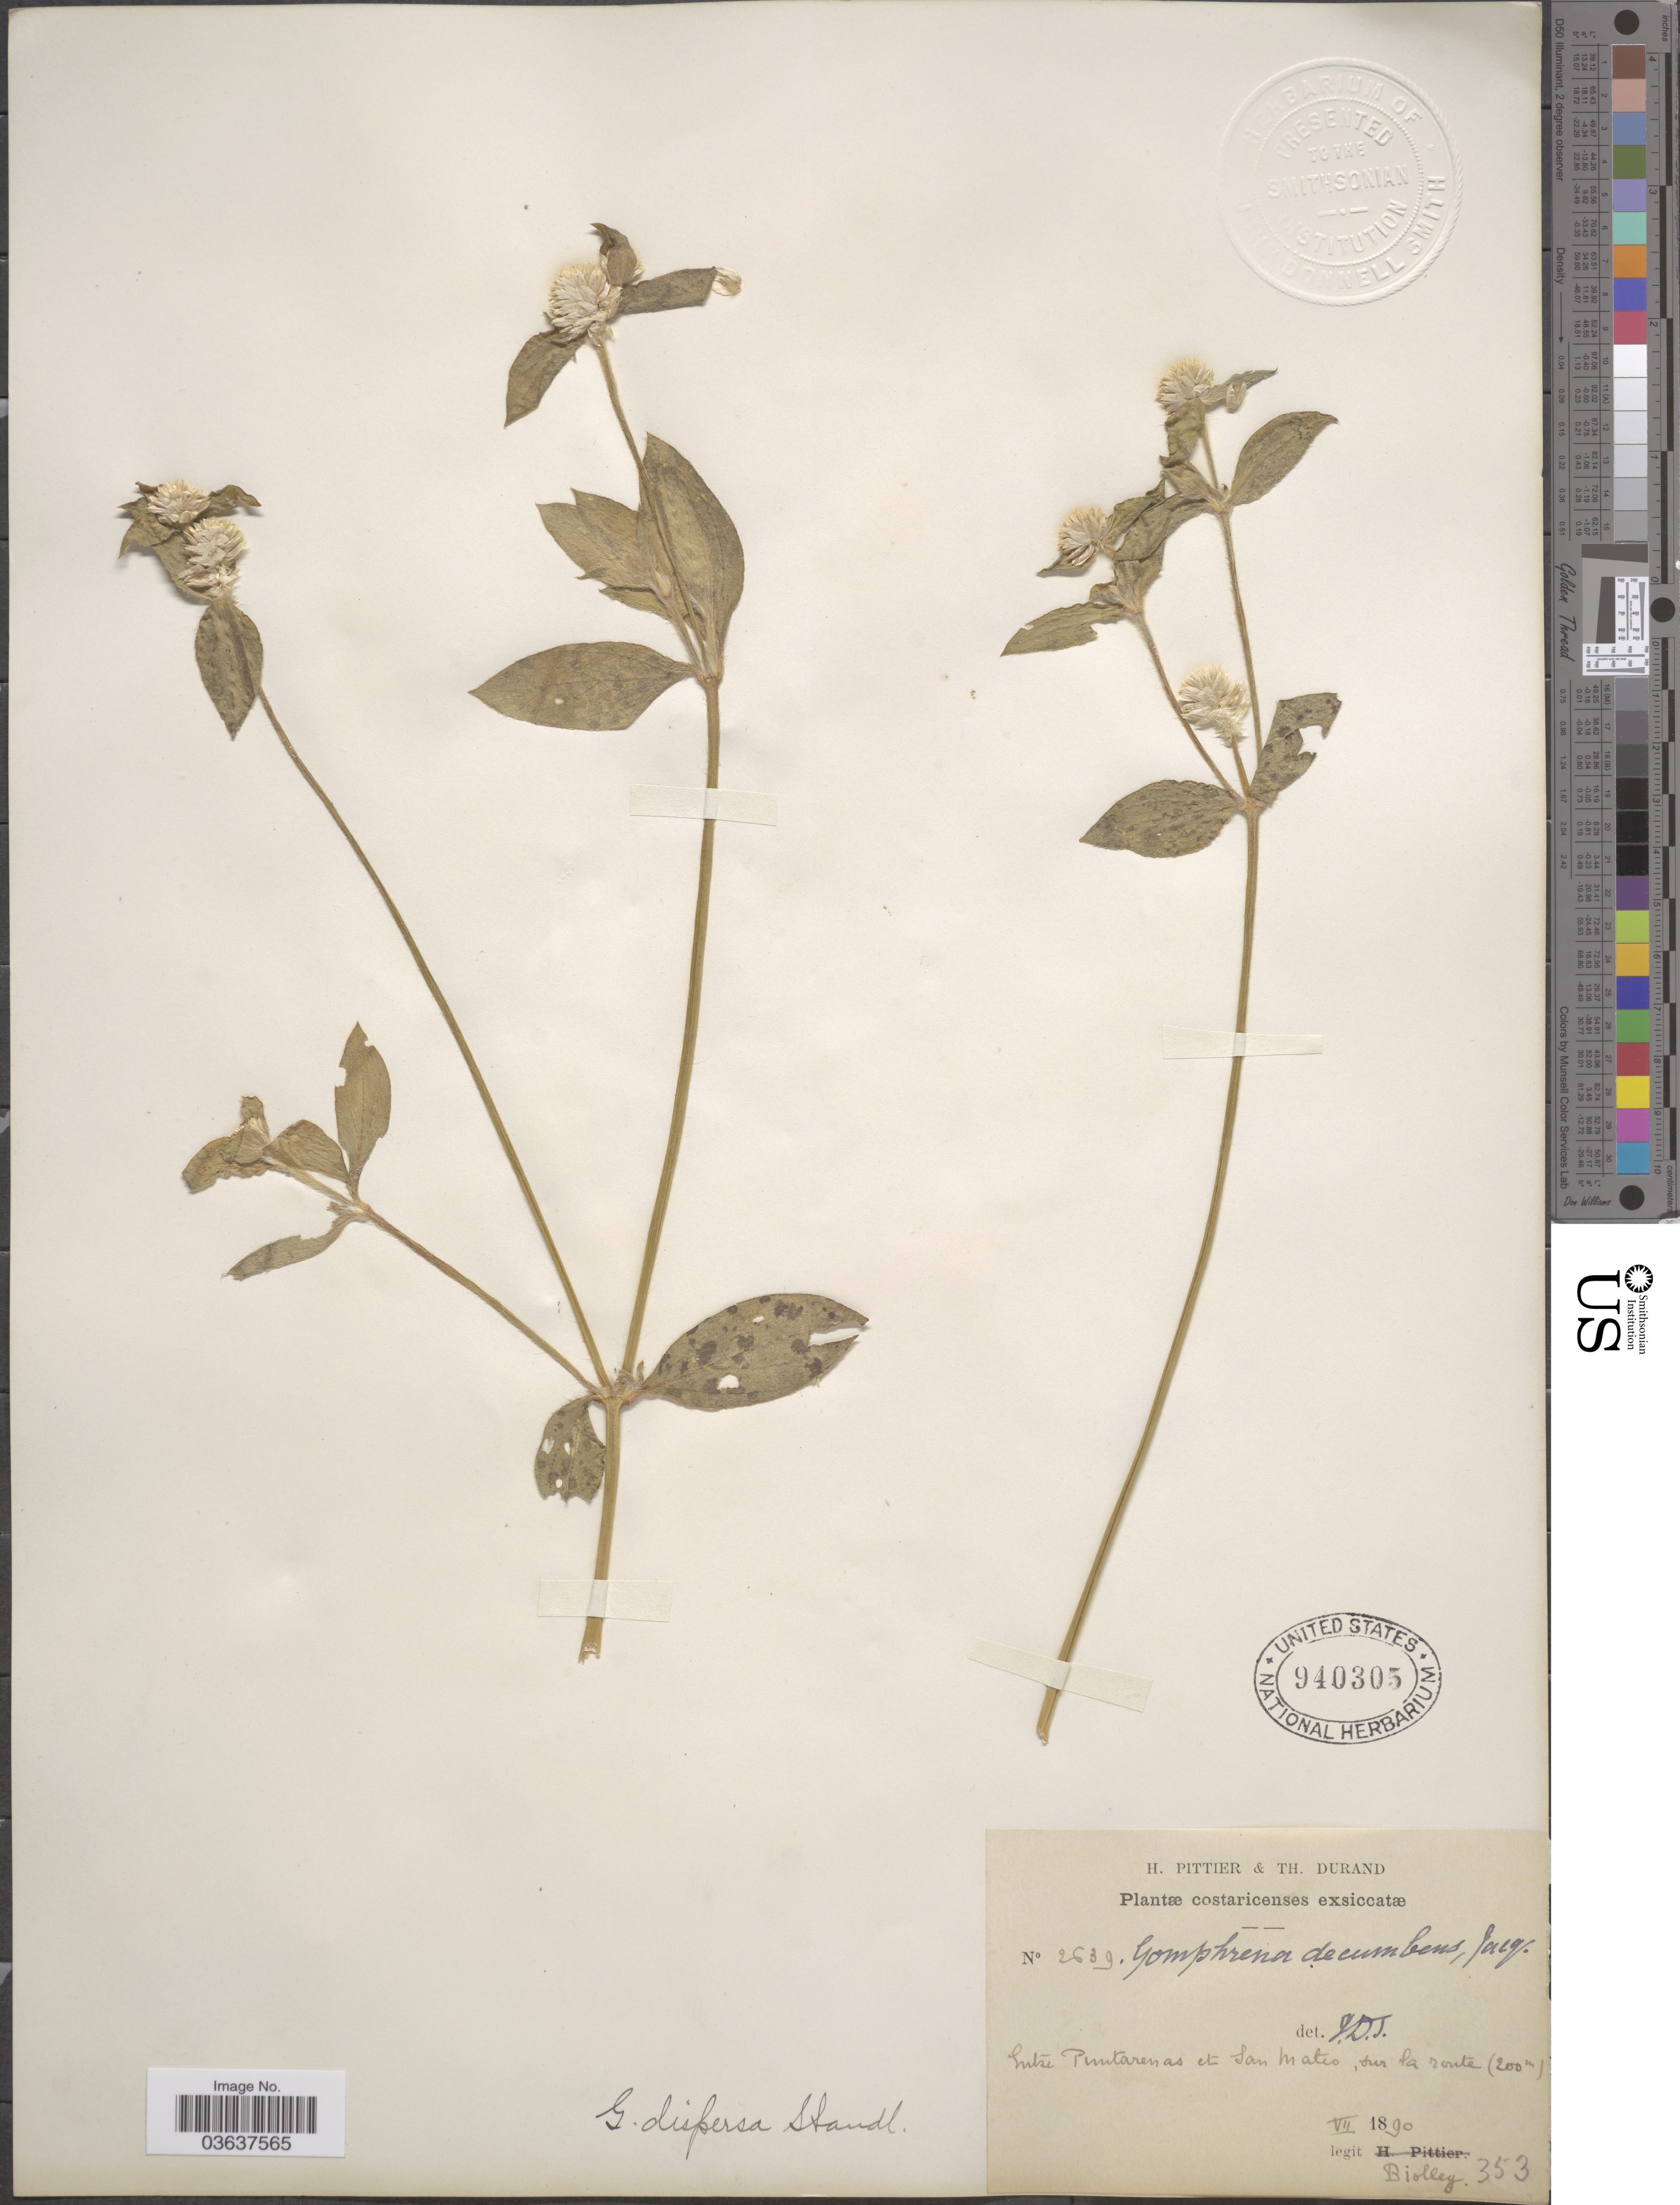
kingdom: Plantae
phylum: Tracheophyta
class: Magnoliopsida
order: Caryophyllales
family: Amaranthaceae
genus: Gomphrena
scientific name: Gomphrena dispersa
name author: Standl.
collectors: Biolley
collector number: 2639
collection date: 1890-07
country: Costa Rica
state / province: Puntarenas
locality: Entre Puntarenas et San Mateo, sur la route.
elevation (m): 200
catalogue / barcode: US 940305